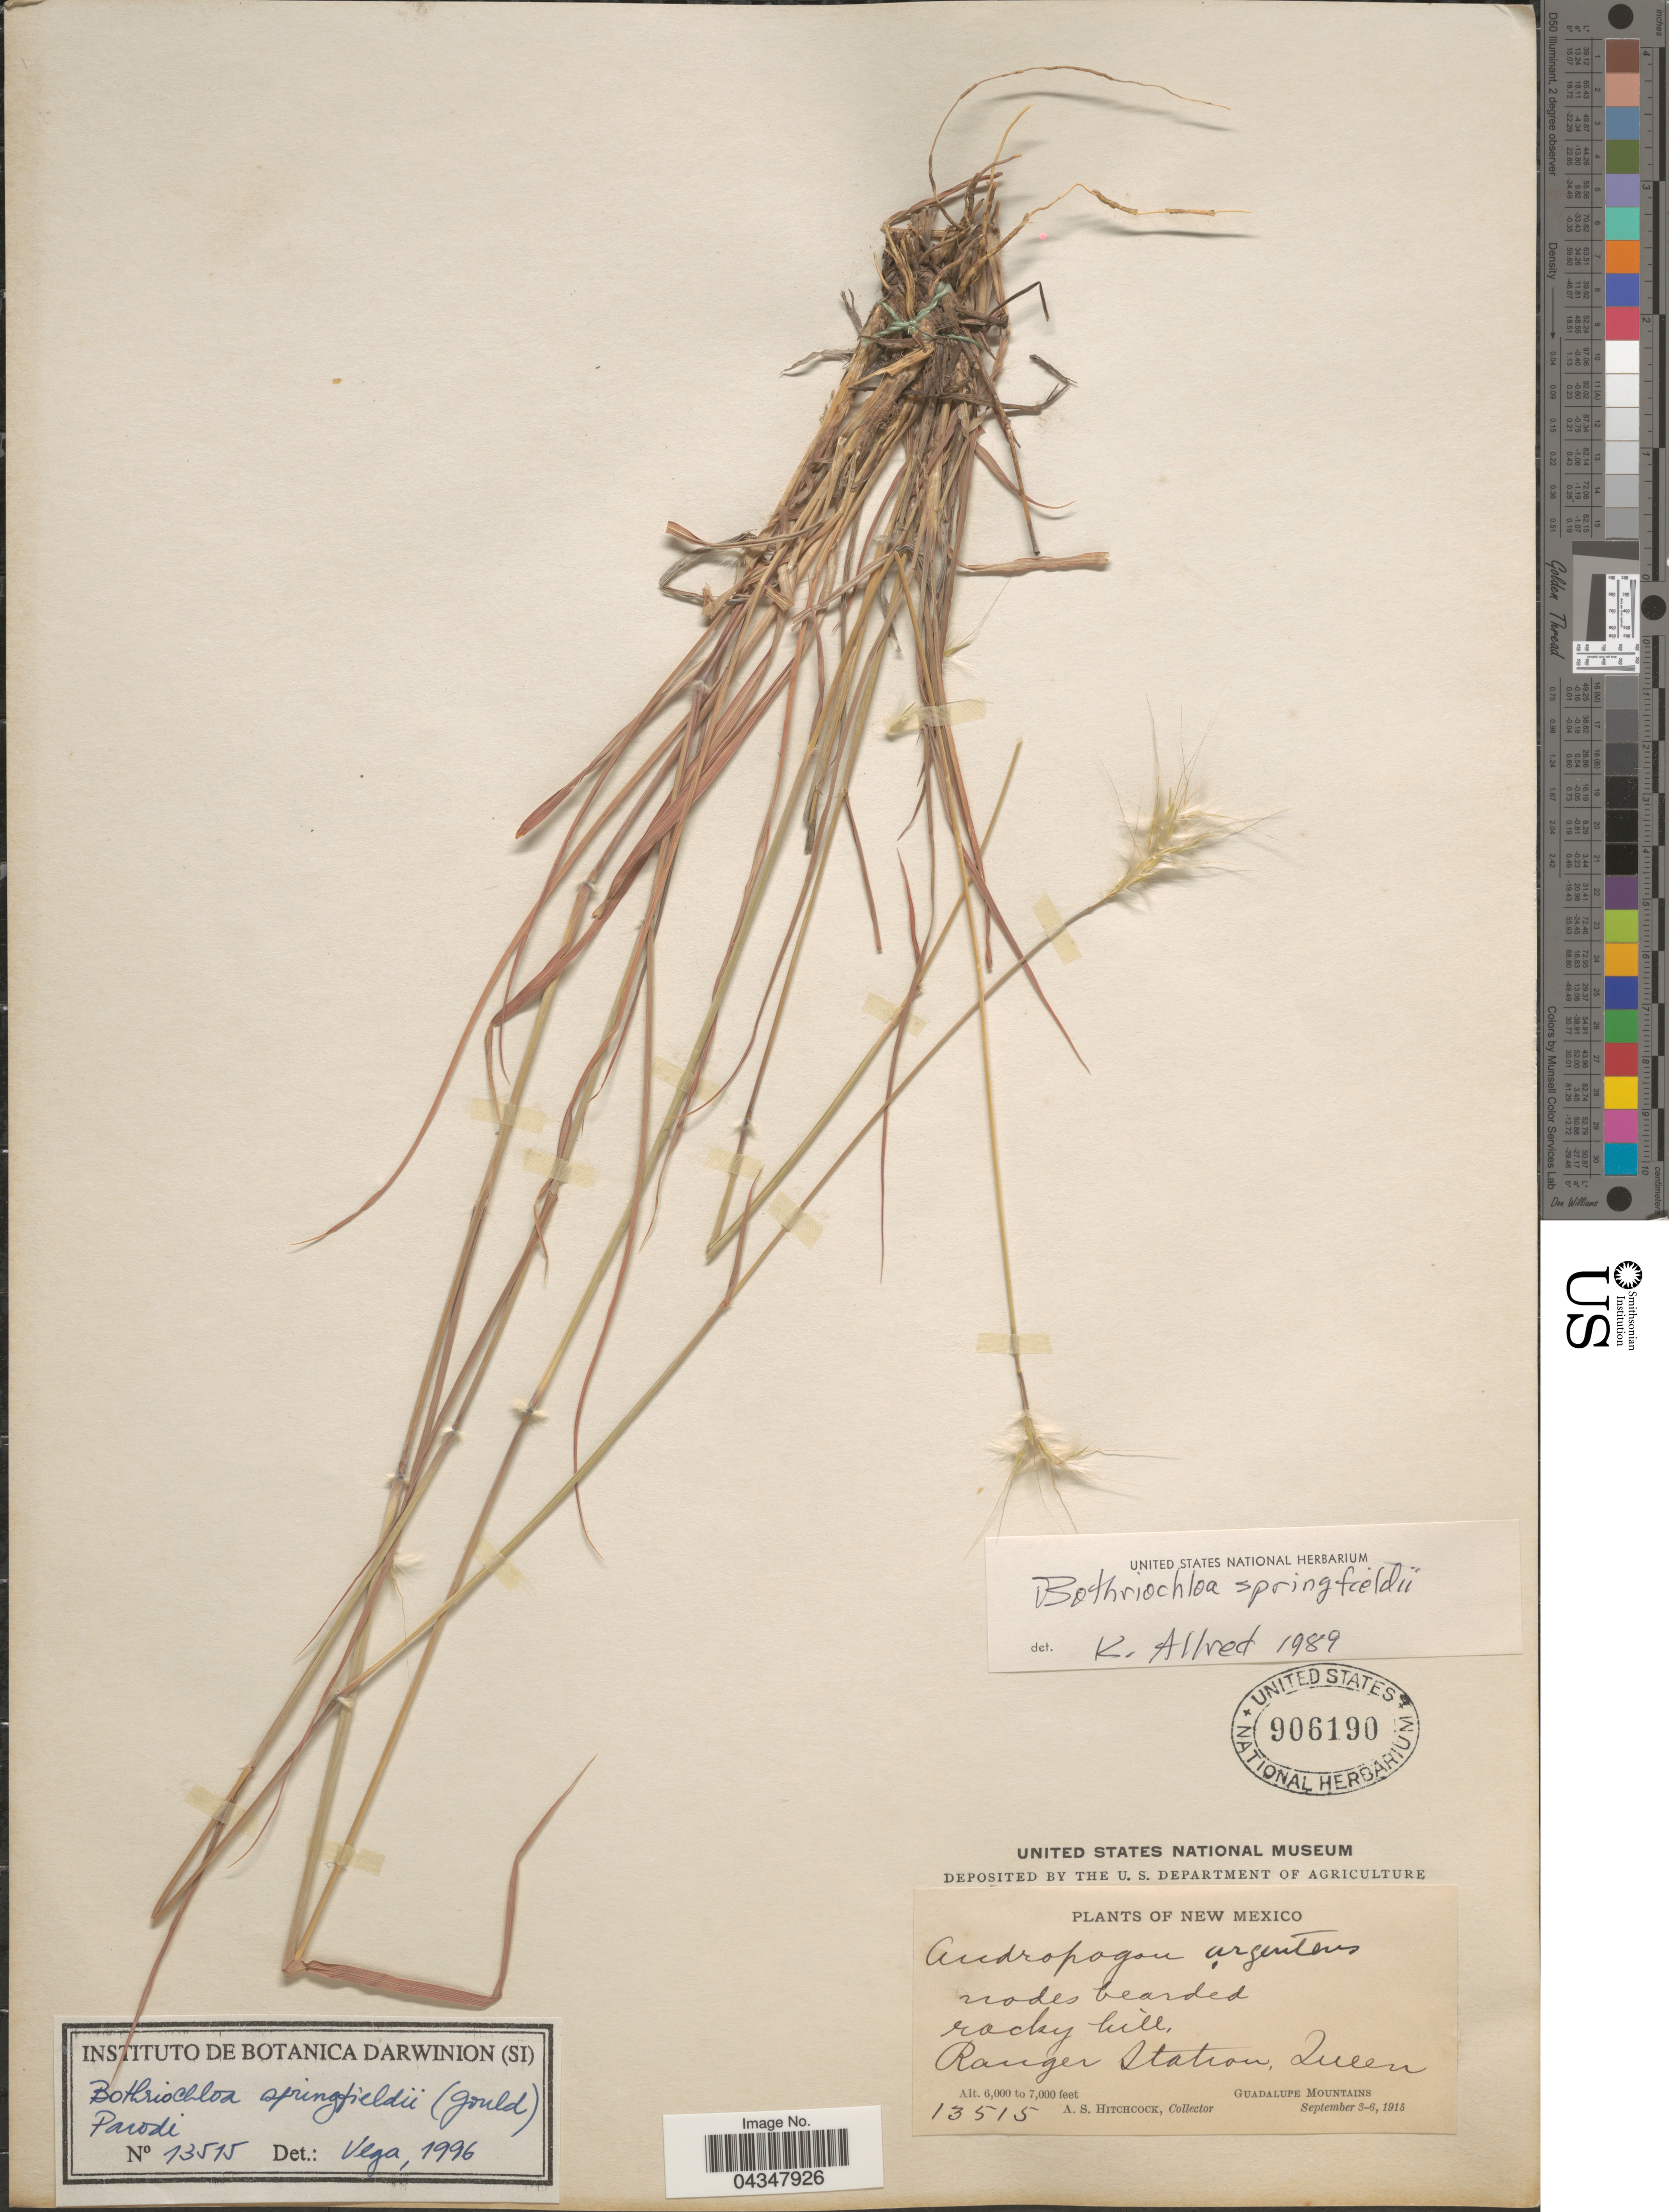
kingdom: Plantae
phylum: Tracheophyta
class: Liliopsida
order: Poales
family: Poaceae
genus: Bothriochloa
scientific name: Bothriochloa springfieldii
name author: (Gould) Parodi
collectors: A. S. Hitchcock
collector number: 13515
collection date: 1915-09-03/1915-09-06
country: United States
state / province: New Mexico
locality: Ranger Station, Queen. Guadalupe Mountains.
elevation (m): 1829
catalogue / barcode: US 906190